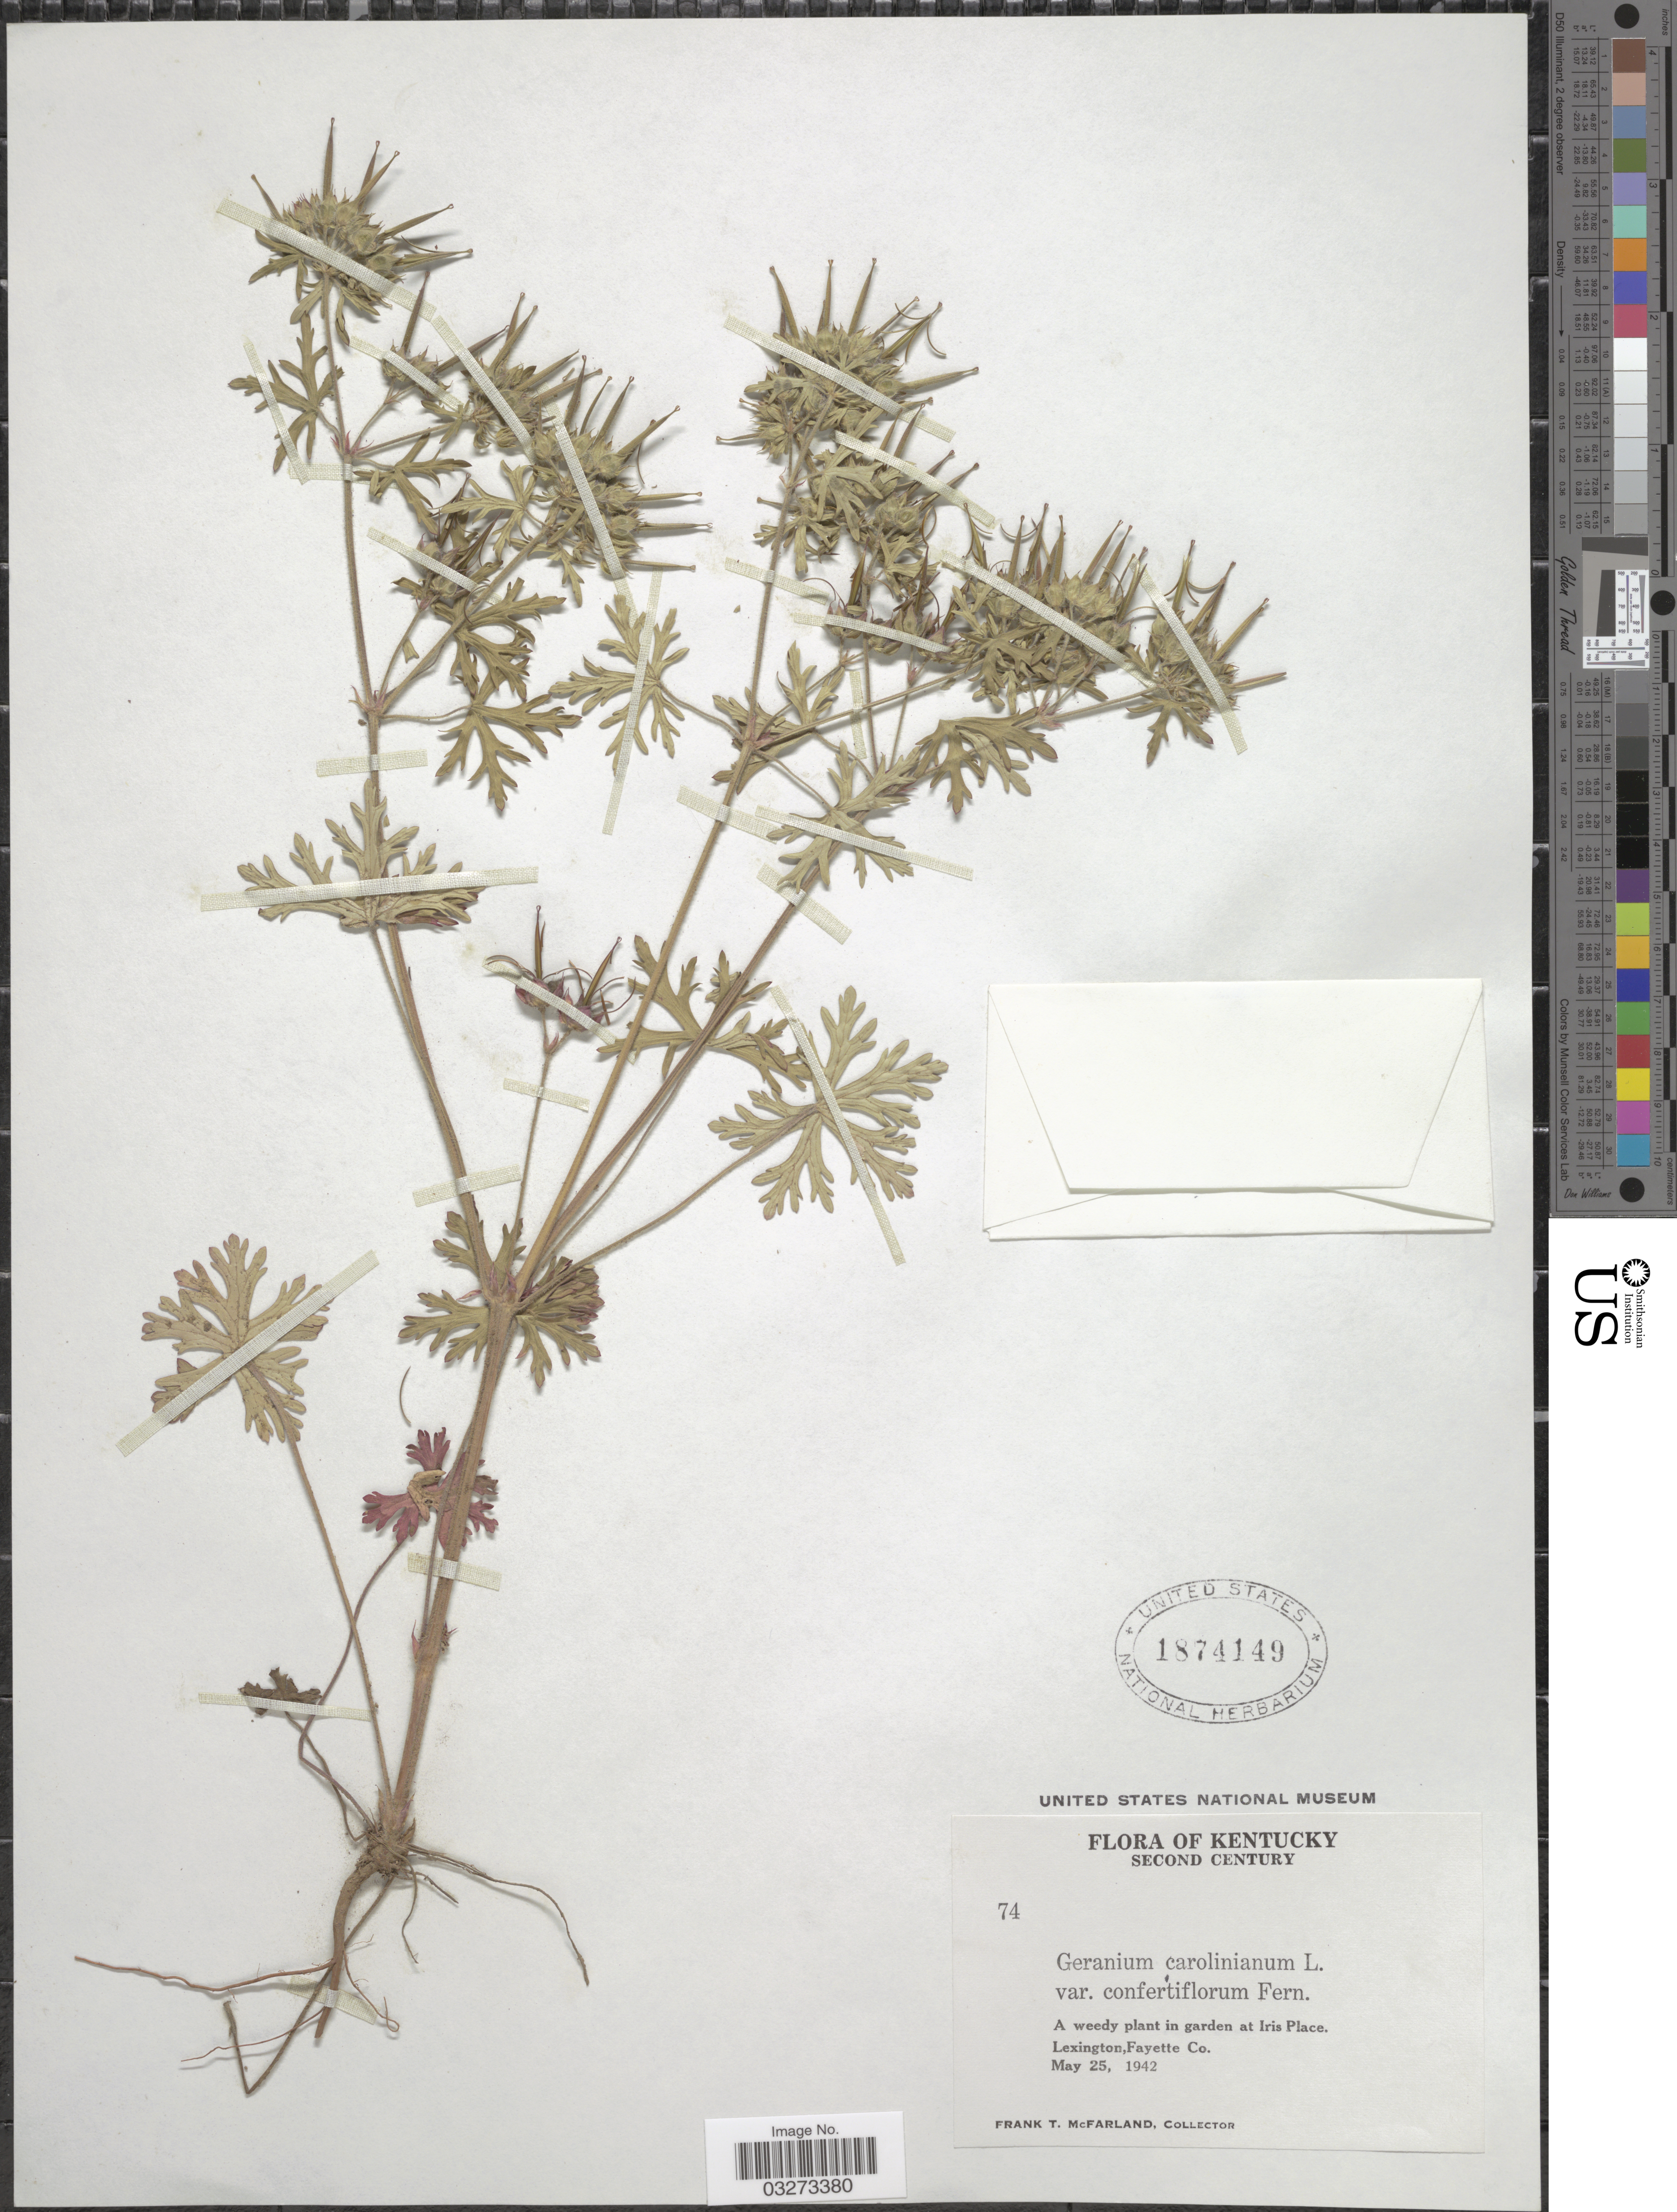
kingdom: Plantae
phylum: Tracheophyta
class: Magnoliopsida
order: Geraniales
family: Geraniaceae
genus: Geranium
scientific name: Geranium carolinianum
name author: L.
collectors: F. McFarland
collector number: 74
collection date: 1942-05-25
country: United States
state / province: Kentucky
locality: Second Century. Lexington, Fayette Co.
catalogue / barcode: US 1874149